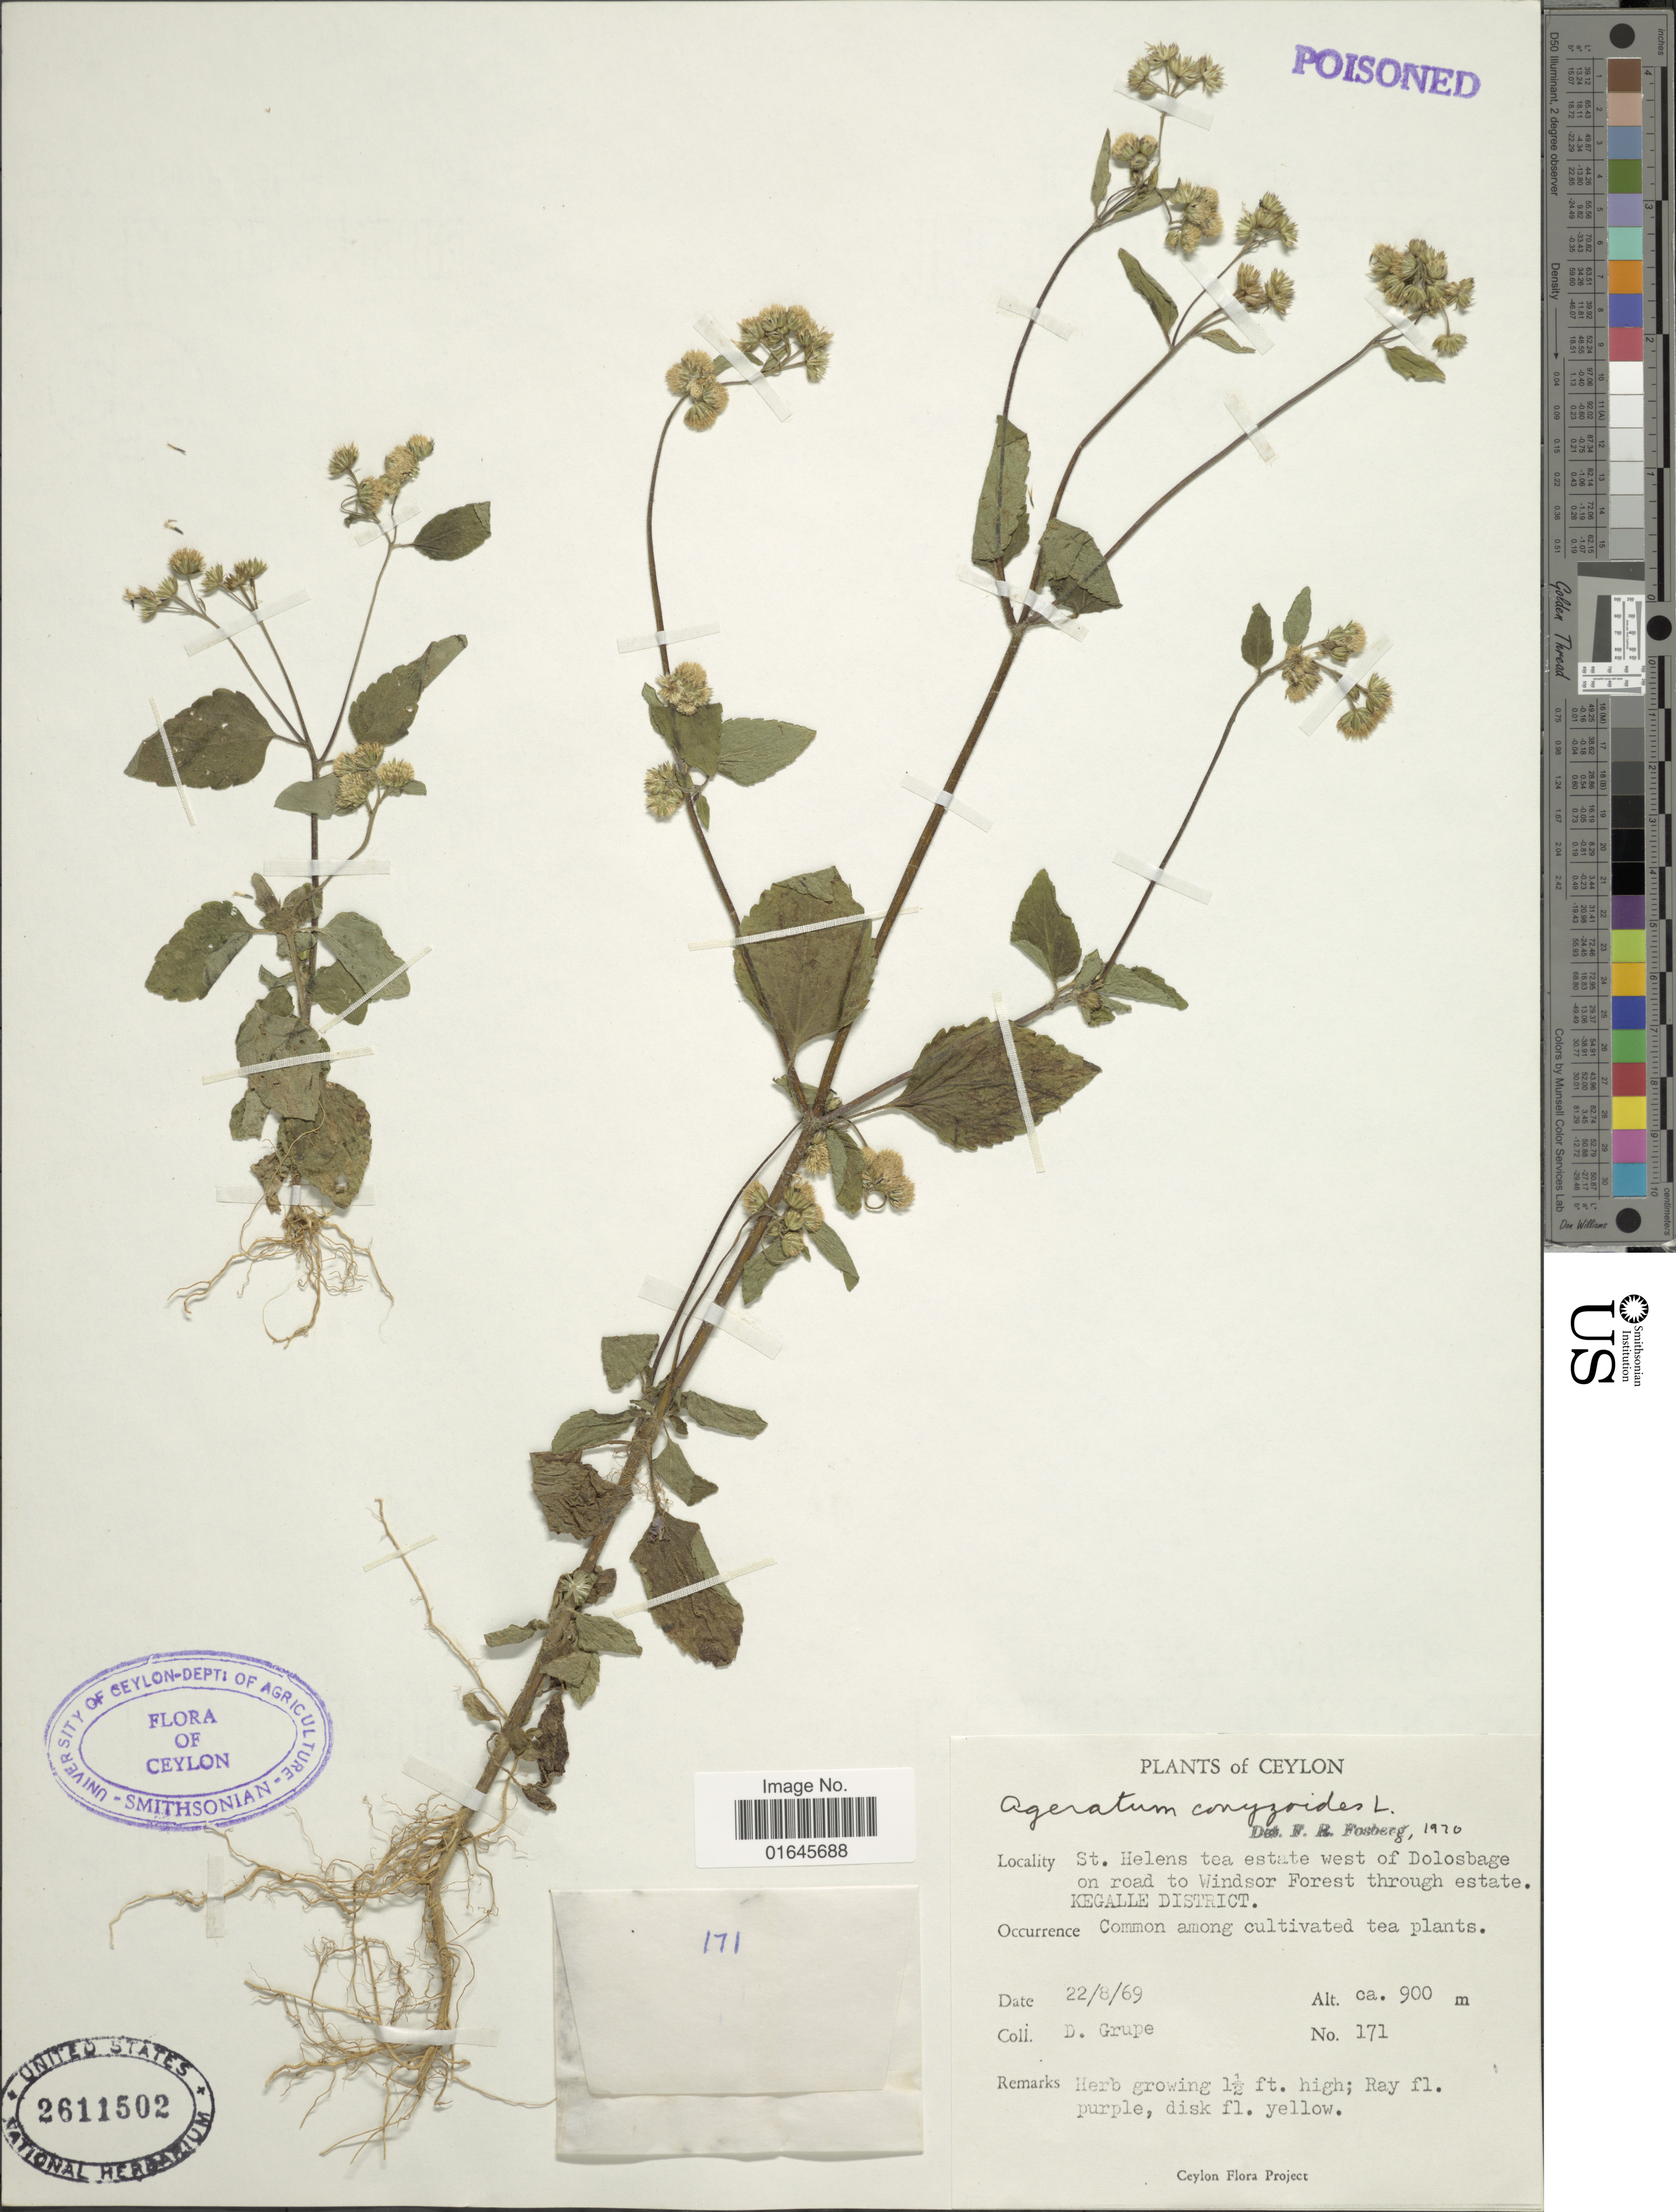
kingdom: Plantae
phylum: Tracheophyta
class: Magnoliopsida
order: Asterales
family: Asteraceae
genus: Ageratum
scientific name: Ageratum conyzoides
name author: L.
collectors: D. Grupe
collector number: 171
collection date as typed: Transcribed d/m/y: 22/8/69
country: Sri Lanka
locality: Ceylon, St. Helens tea estate west of Dolosbage on road to Windsor Forest through estate, Kegalle District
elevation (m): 900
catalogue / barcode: US 2611602